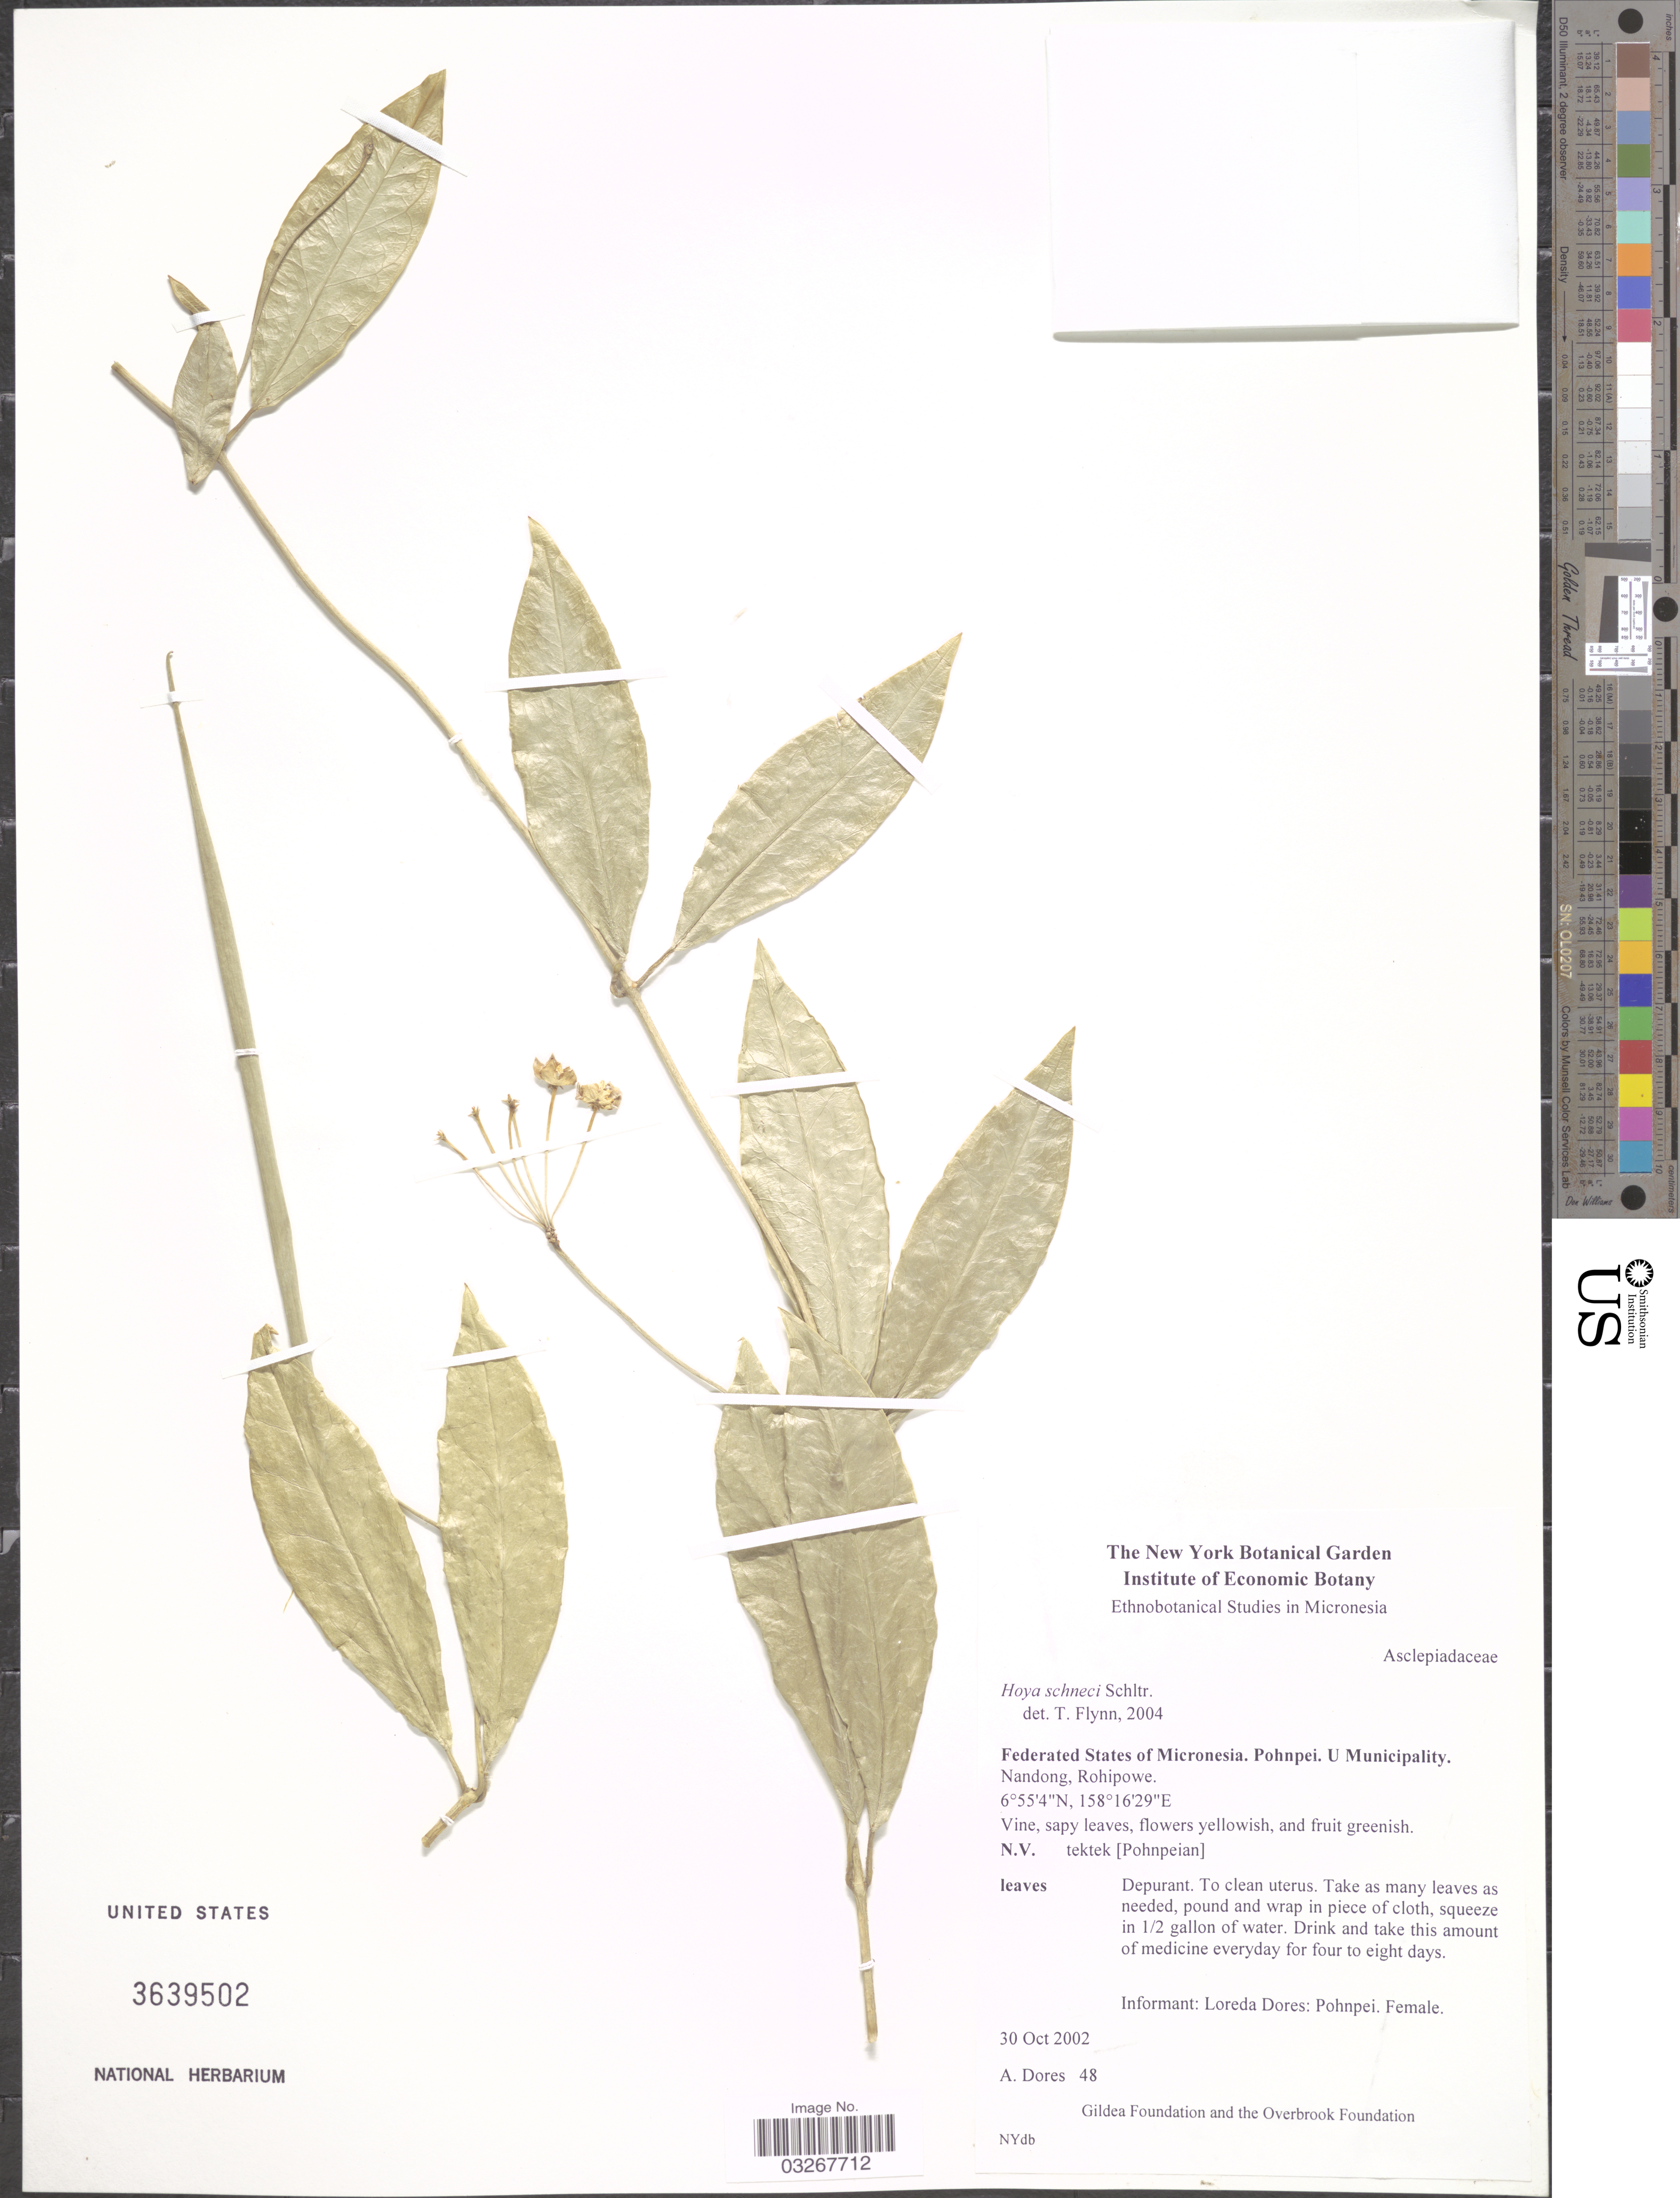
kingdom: Plantae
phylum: Tracheophyta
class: Magnoliopsida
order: Gentianales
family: Apocynaceae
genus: Hoya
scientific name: Hoya schneei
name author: Schltr.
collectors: A. Dores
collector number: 48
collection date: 2002-10-30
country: Micronesia, Federated States of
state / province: Pohnpei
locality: Federated States of Micronesia. U Municipality. Nandong, Rohipowe.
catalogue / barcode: US 3639502